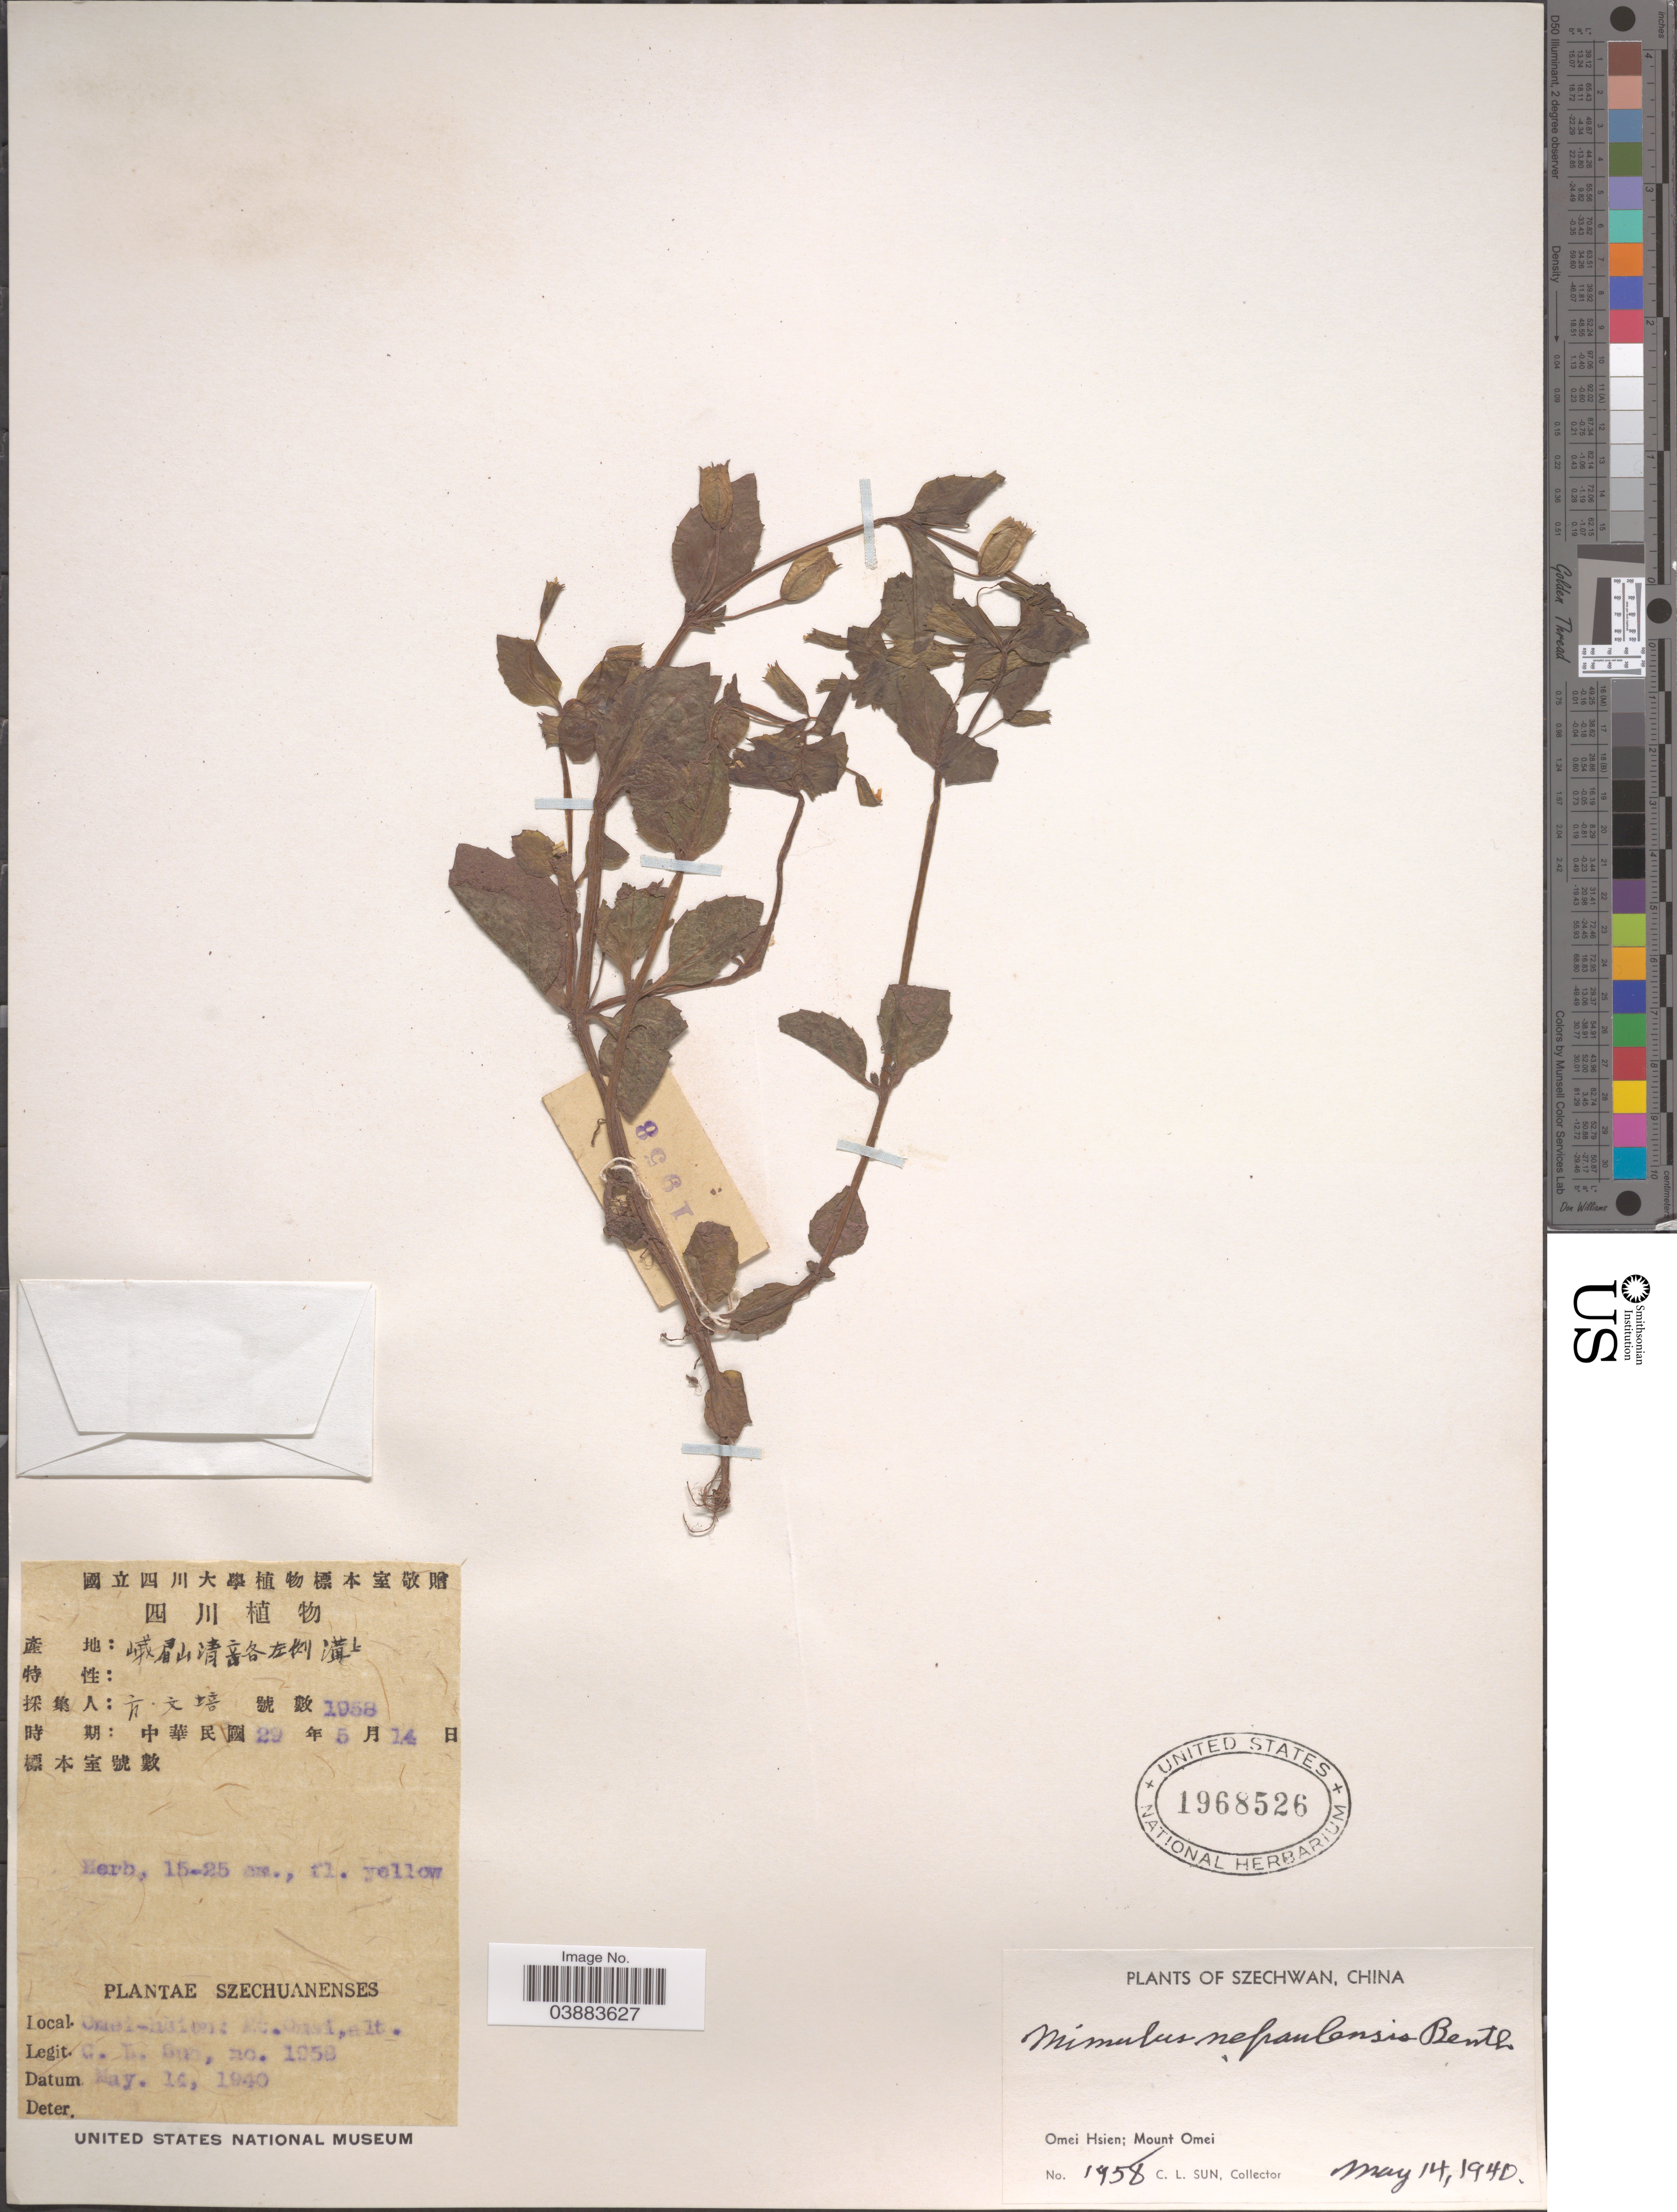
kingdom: Plantae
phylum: Tracheophyta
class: Magnoliopsida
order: Lamiales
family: Phrymaceae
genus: Mimulus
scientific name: Mimulus nepalensis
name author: Benth.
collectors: C. Sun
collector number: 1958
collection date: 1940-05-14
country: China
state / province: Sichuan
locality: Szechwan. Omei Hsien; Mount Omei.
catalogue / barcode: US 1968526